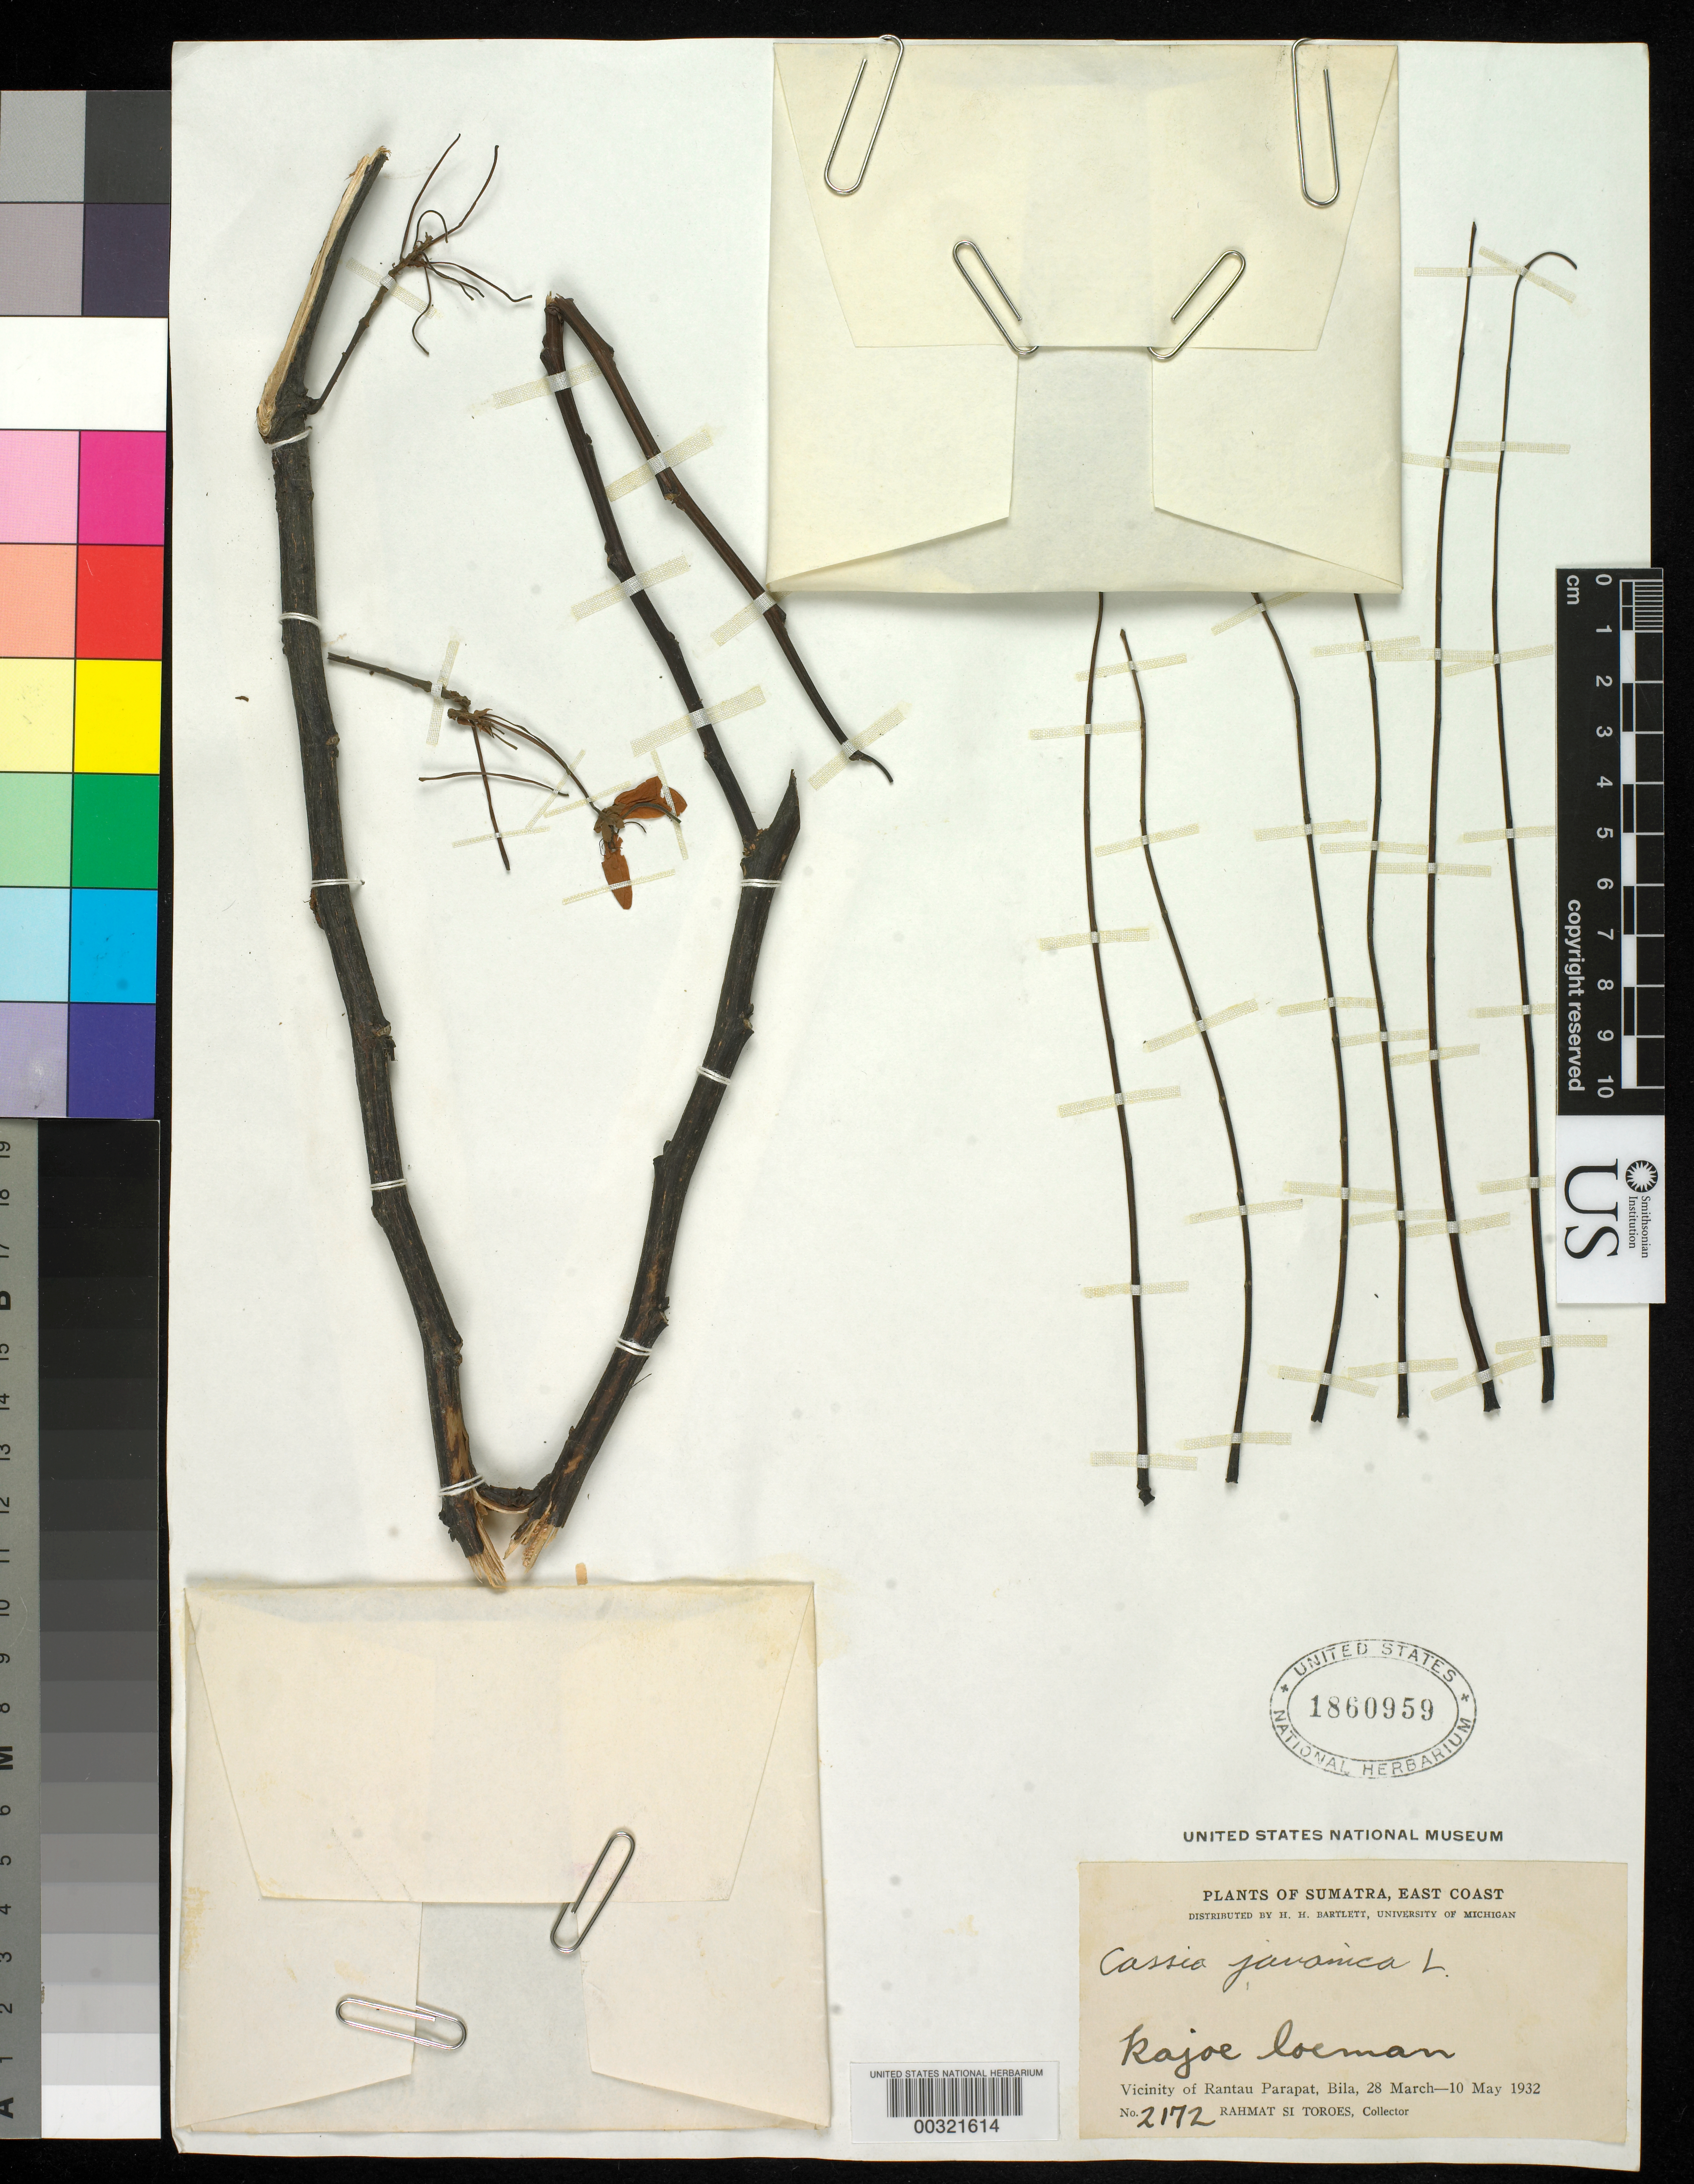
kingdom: Plantae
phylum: Tracheophyta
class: Magnoliopsida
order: Fabales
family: Fabaceae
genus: Cassia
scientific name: Cassia javanica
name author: L.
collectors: Rahmat Si Boeea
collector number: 2172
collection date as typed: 28 Mar 1932 to 10 May 1932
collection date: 1932-03-28/1932-05-10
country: Indonesia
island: Sumatra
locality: Kajoe loeman, vicinity rantau parapat, bila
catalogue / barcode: US 1860959